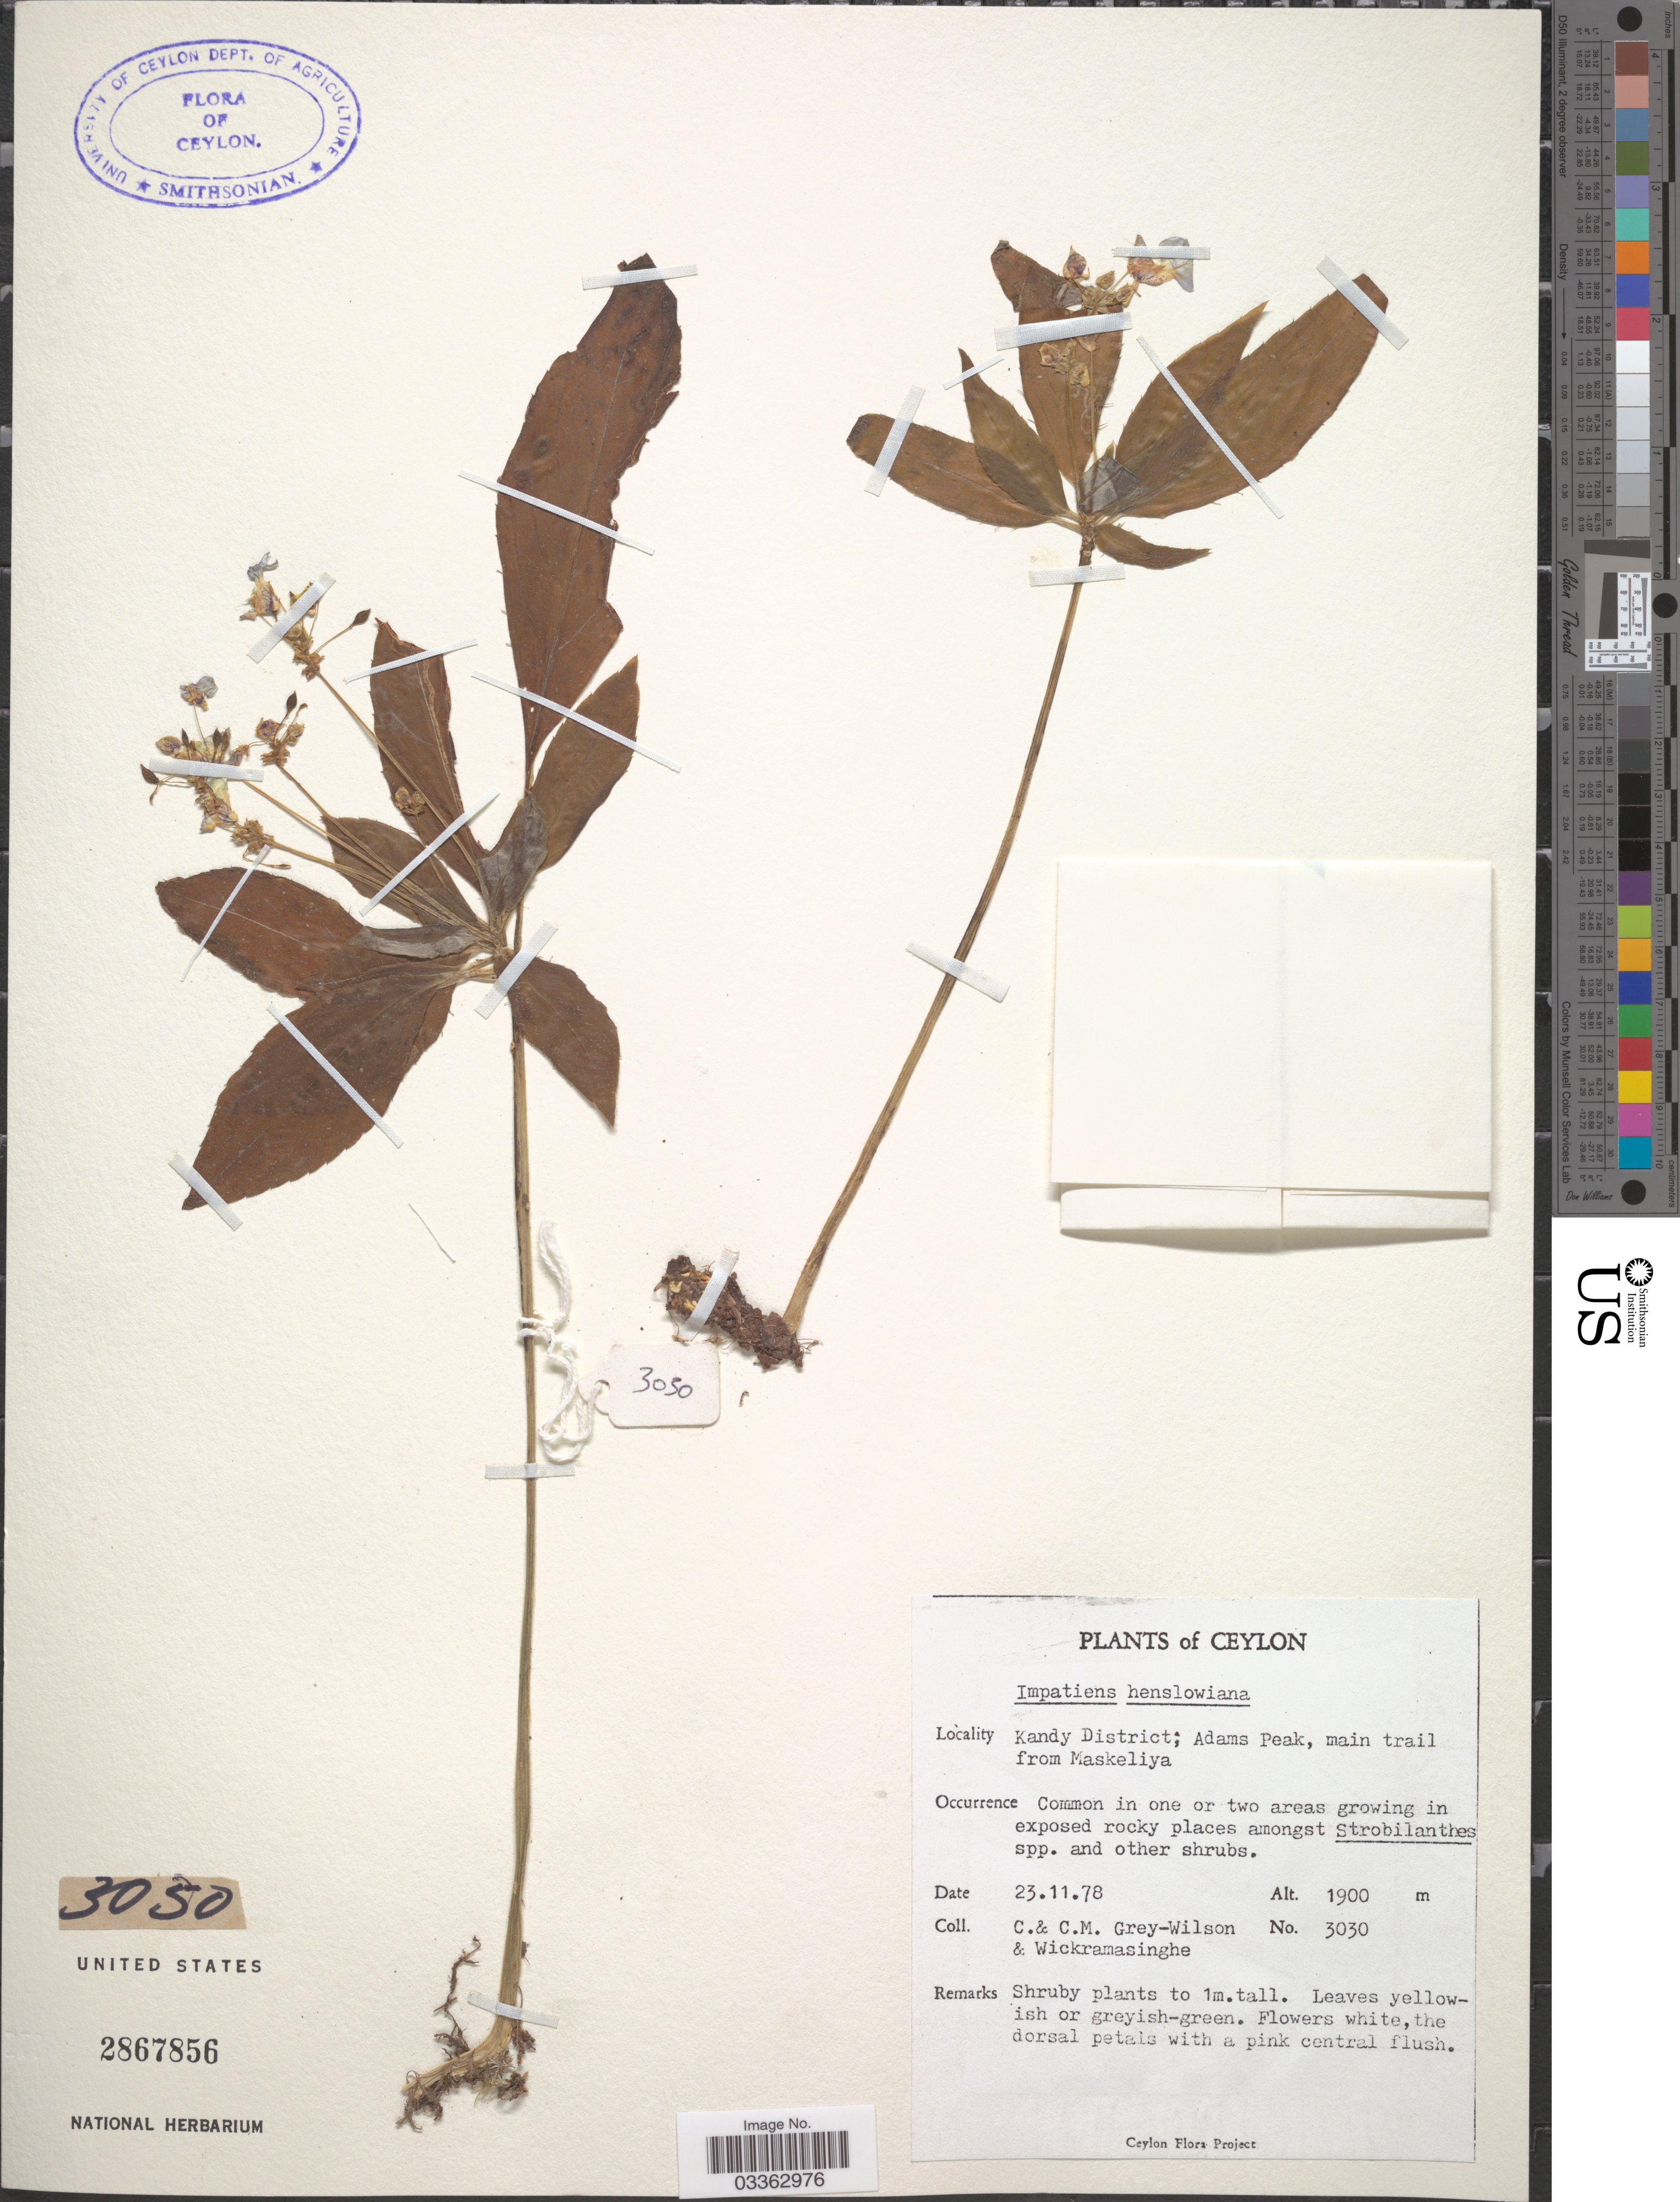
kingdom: Plantae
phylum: Tracheophyta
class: Magnoliopsida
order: Ericales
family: Balsaminaceae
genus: Impatiens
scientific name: Impatiens henslowiana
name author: Arn.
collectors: C. Grey-Wilson, C. Grey-Wilson & -. Wickramasinghe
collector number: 3030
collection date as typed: Transcribed d/m/y: 23/11/78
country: Sri Lanka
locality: Ceylon. Kandy District; Adams Peak, main trail from Maskeliya.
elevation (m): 1900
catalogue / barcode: US 2867856